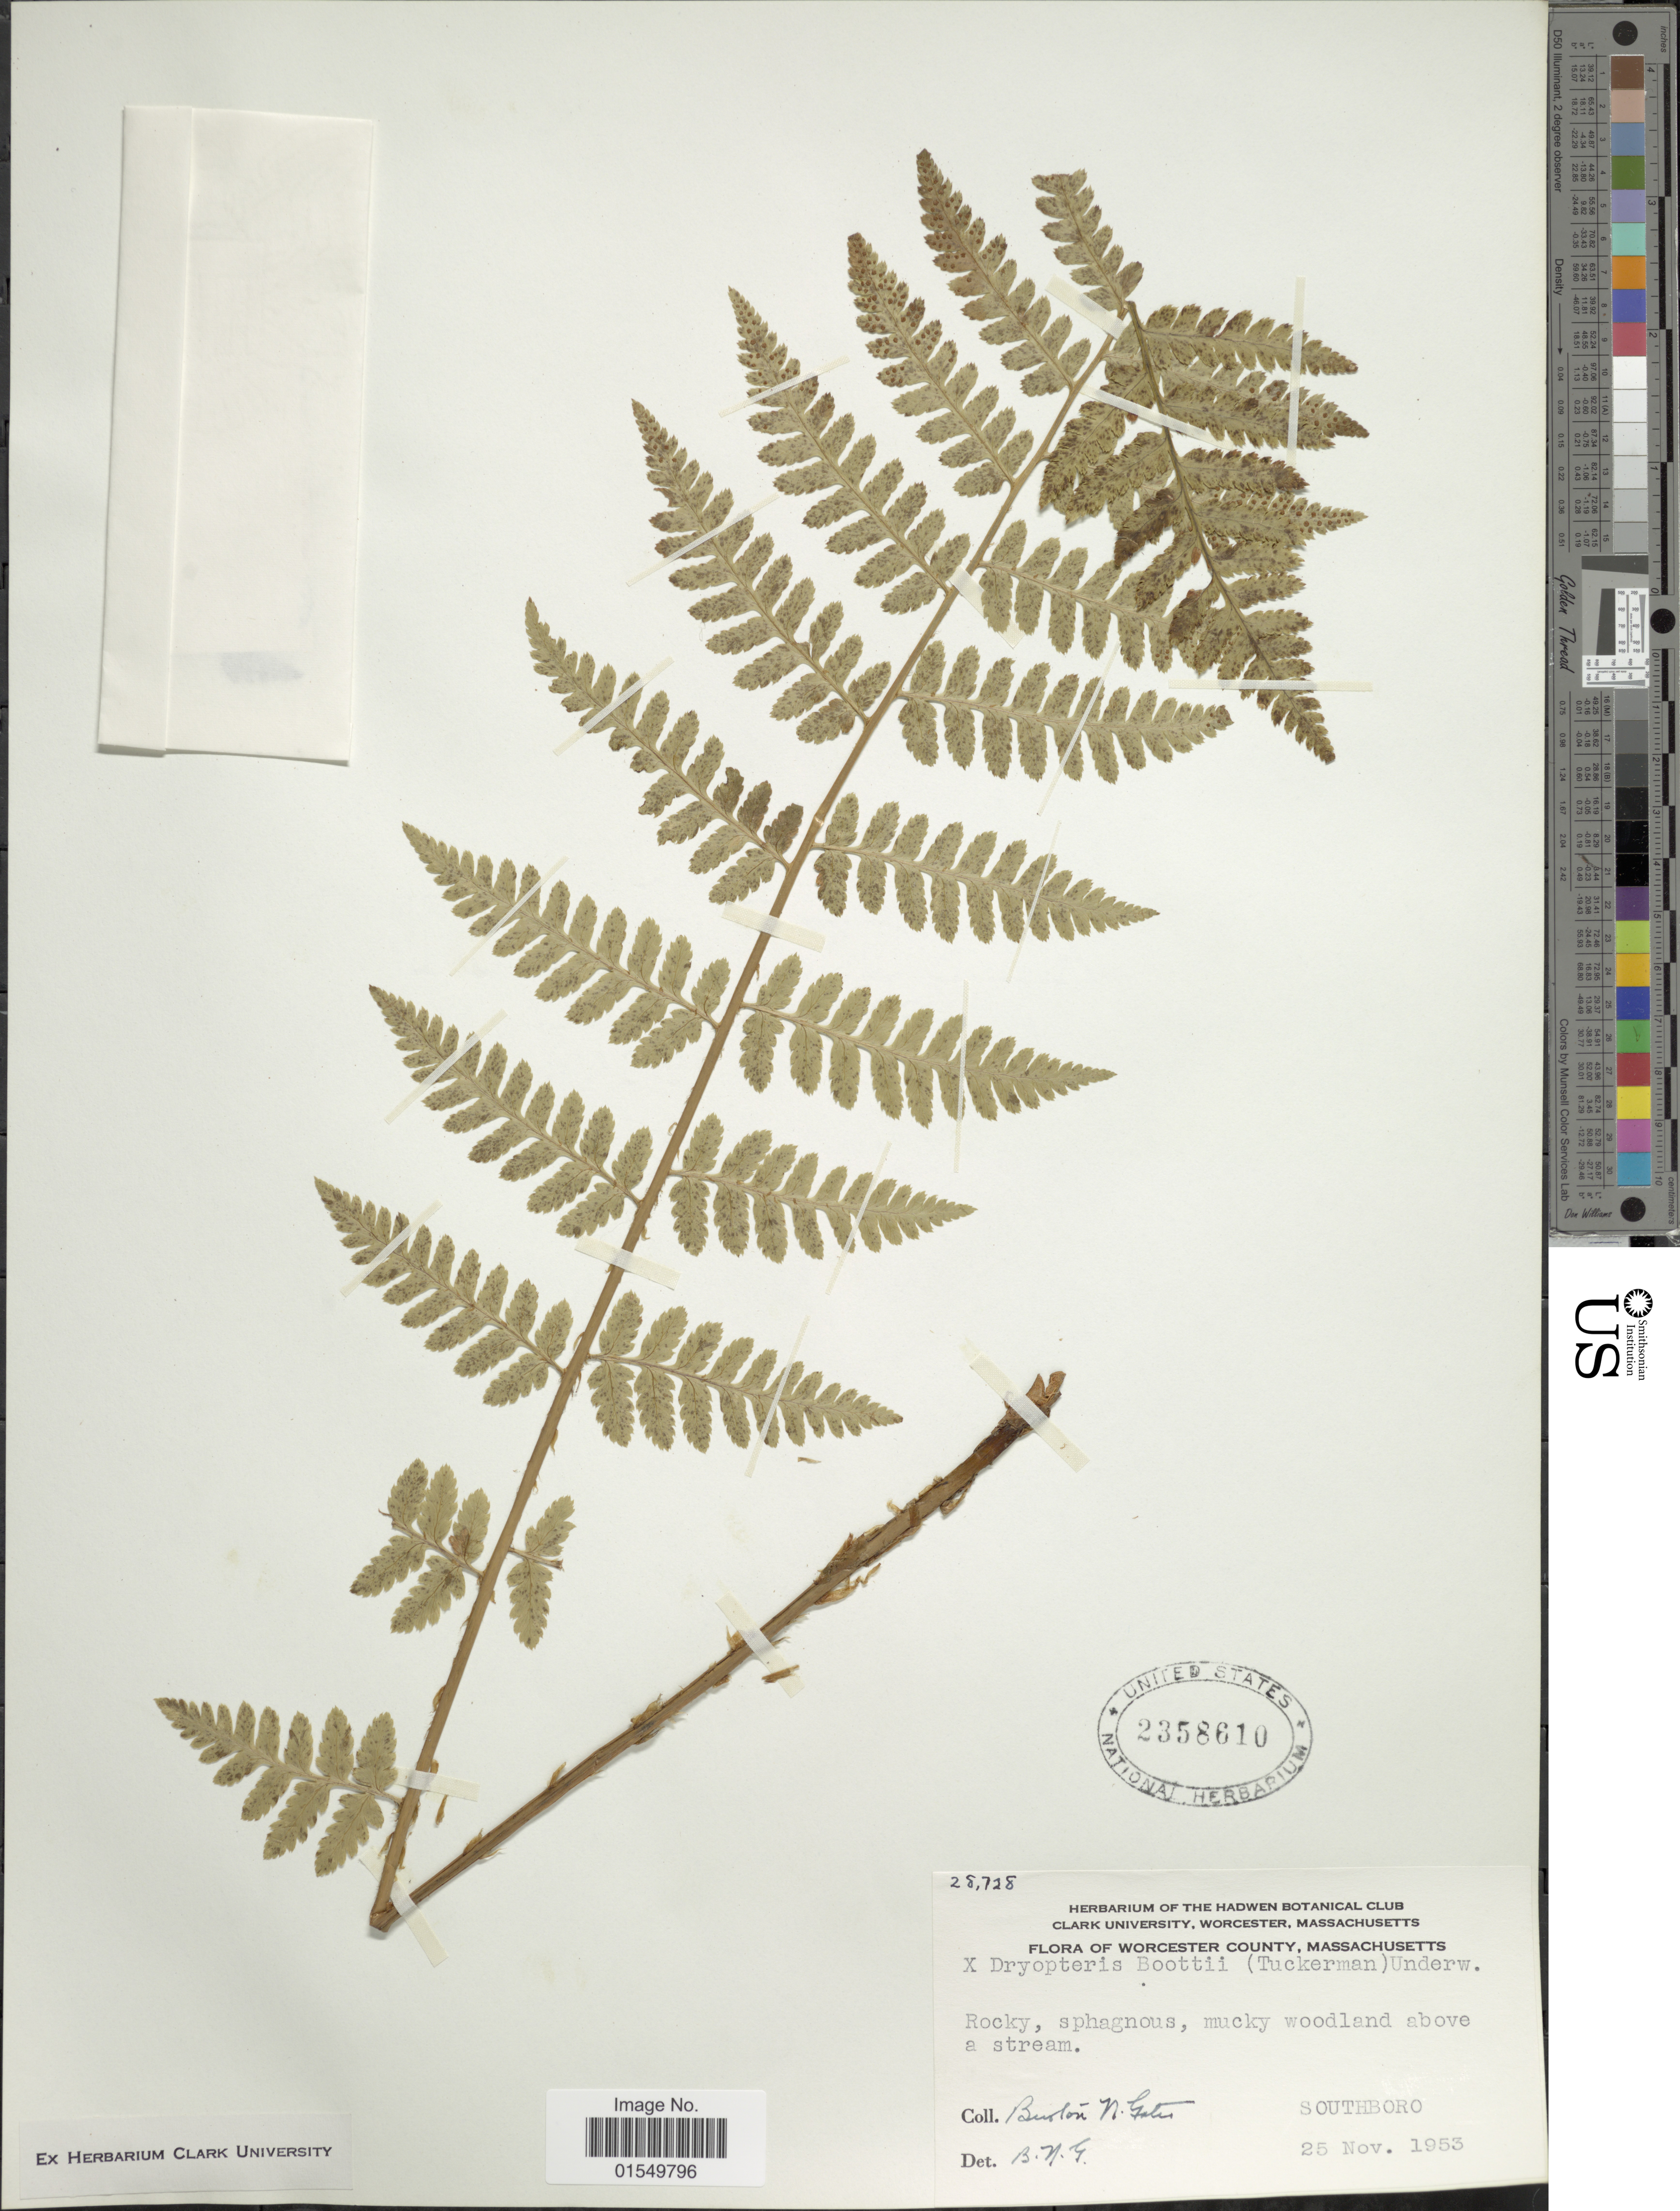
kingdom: Plantae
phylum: Tracheophyta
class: Polypodiopsida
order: Polypodiales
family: Dryopteridaceae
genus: Dryopteris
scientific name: Dryopteris x boottii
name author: Underw.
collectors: B. N. Gates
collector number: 28728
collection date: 1953-11-25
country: United States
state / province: Massachusetts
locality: Worcester County, Massachusetts, South Boro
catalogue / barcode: US 2358610